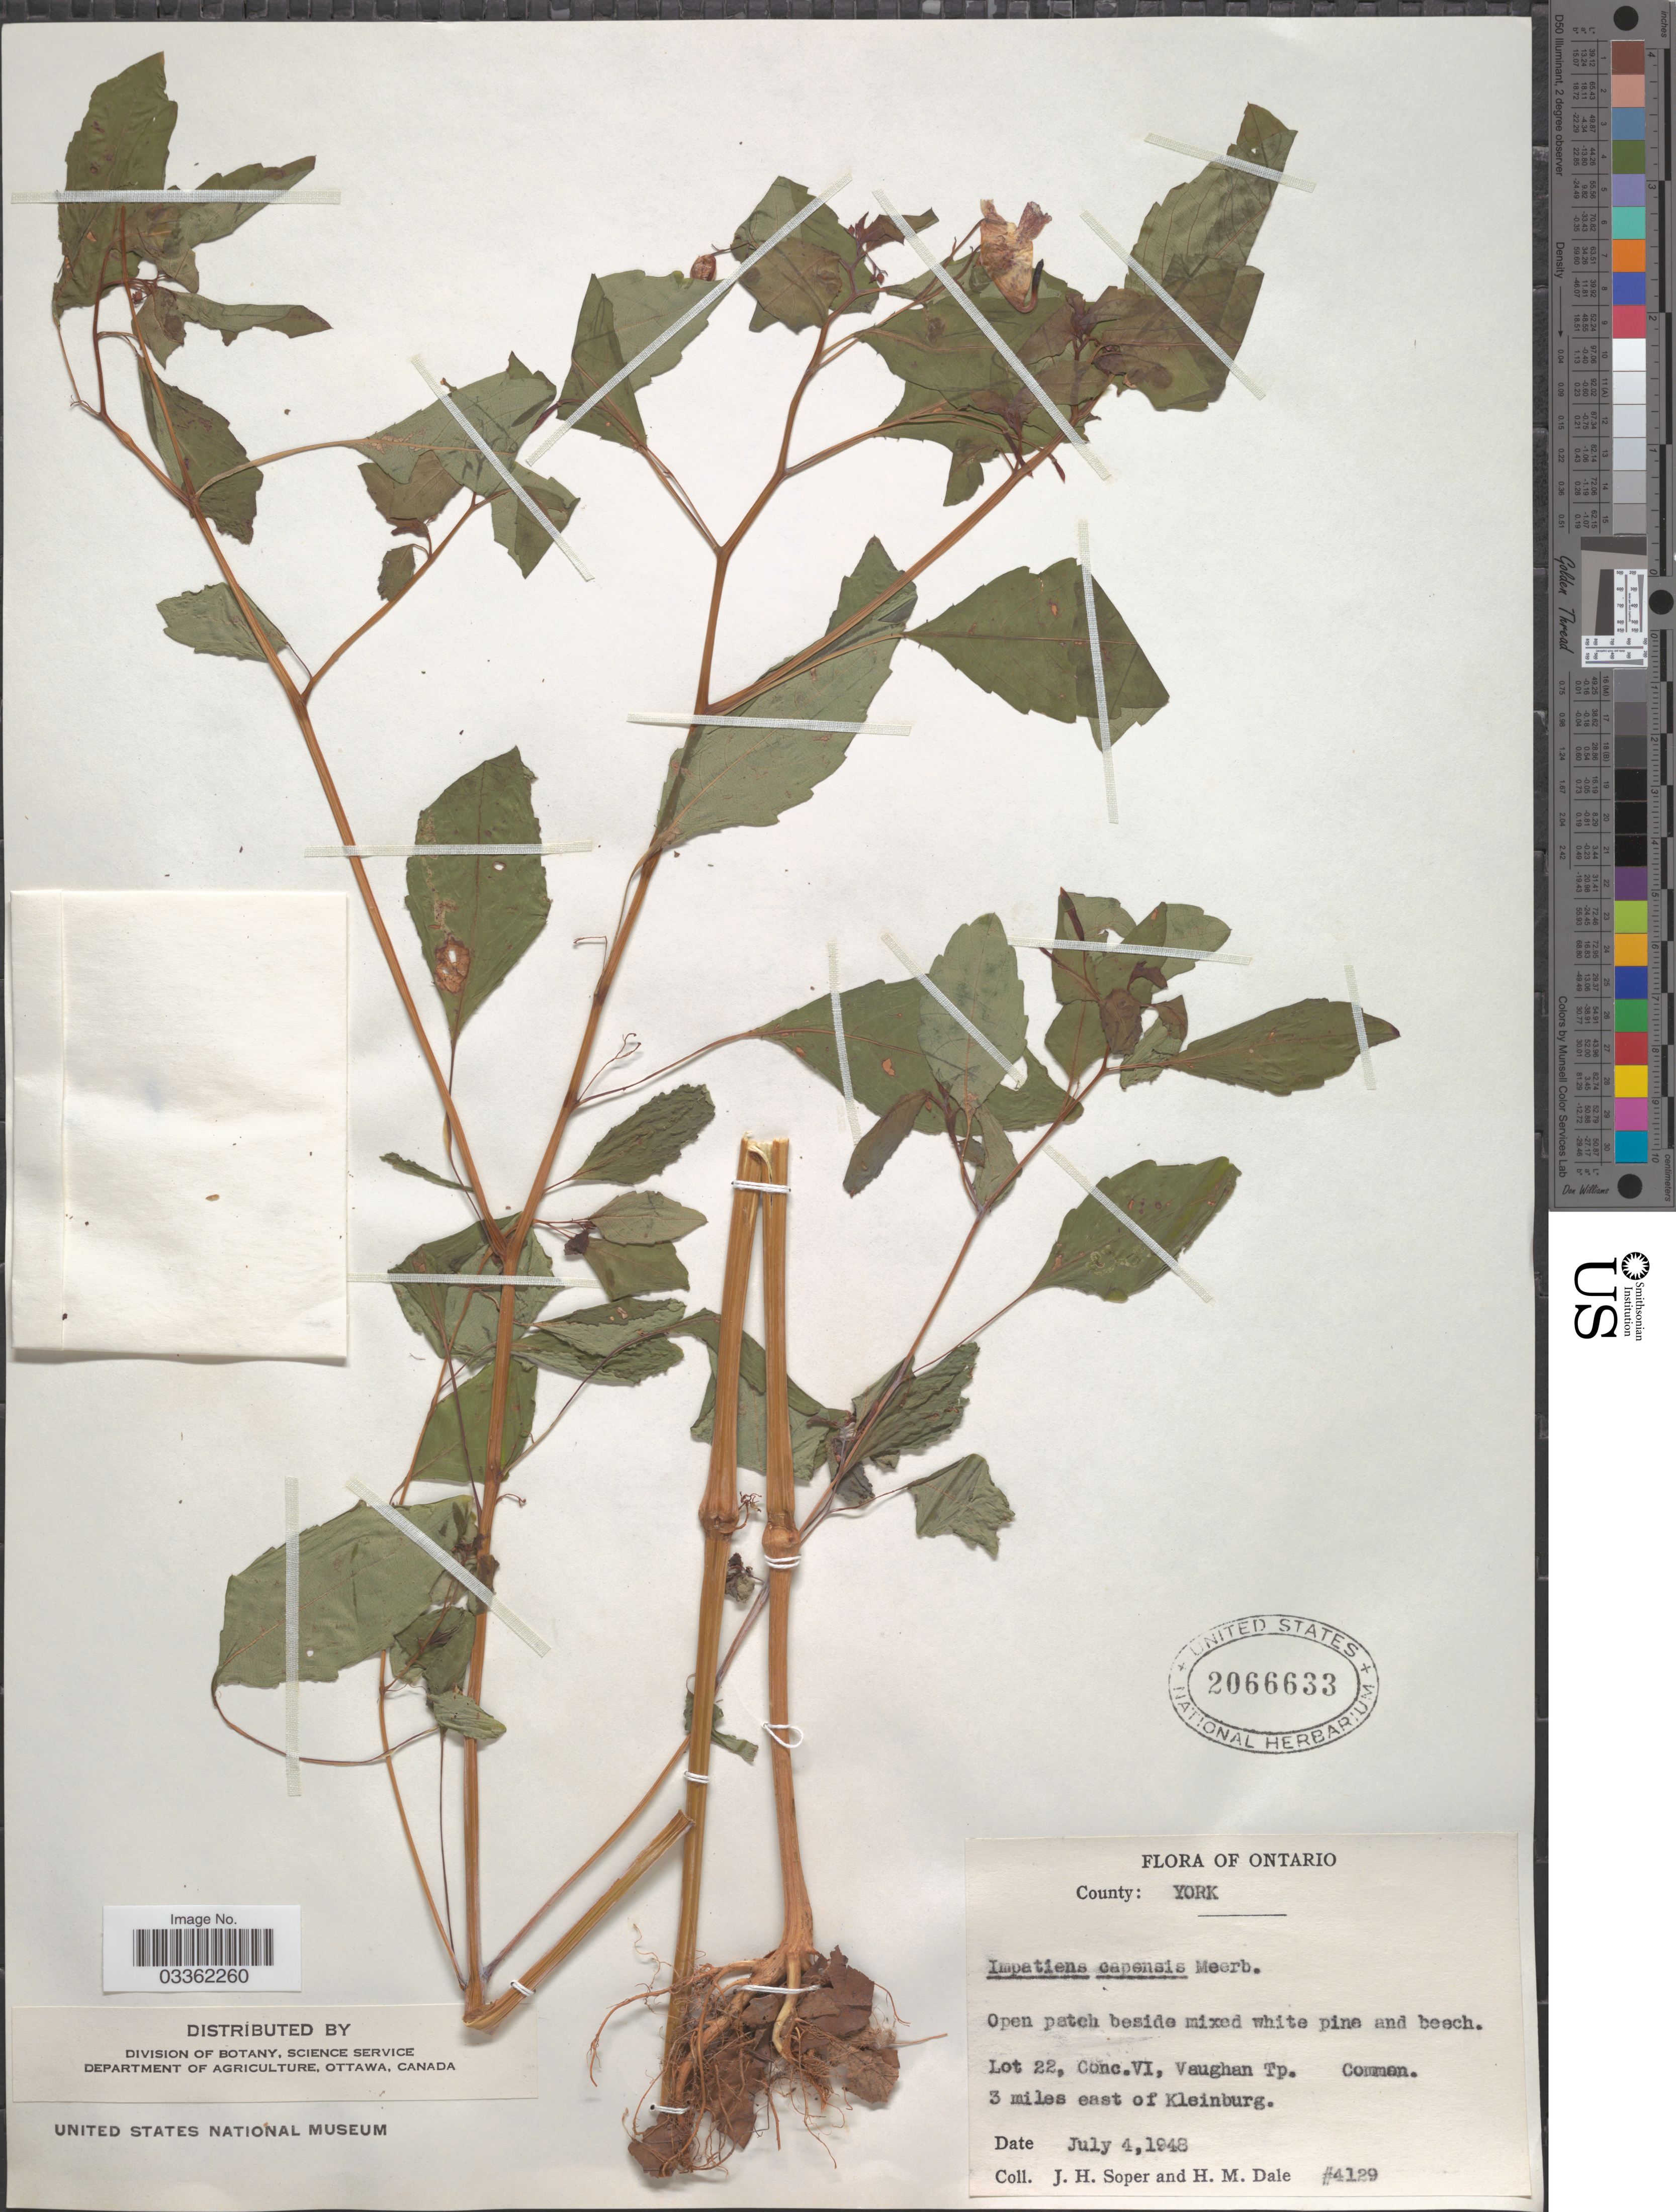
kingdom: Plantae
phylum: Tracheophyta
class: Magnoliopsida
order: Ericales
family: Balsaminaceae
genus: Impatiens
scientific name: Impatiens capensis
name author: Meerb.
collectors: J. H. Soper & H. M. Dale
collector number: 4129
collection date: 1948-07-04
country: Canada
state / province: Ontario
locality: County: York, Lot 22, Conc. VI, Vaughan Tp., 3 miles east of Kleinburg.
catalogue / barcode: US 2066633